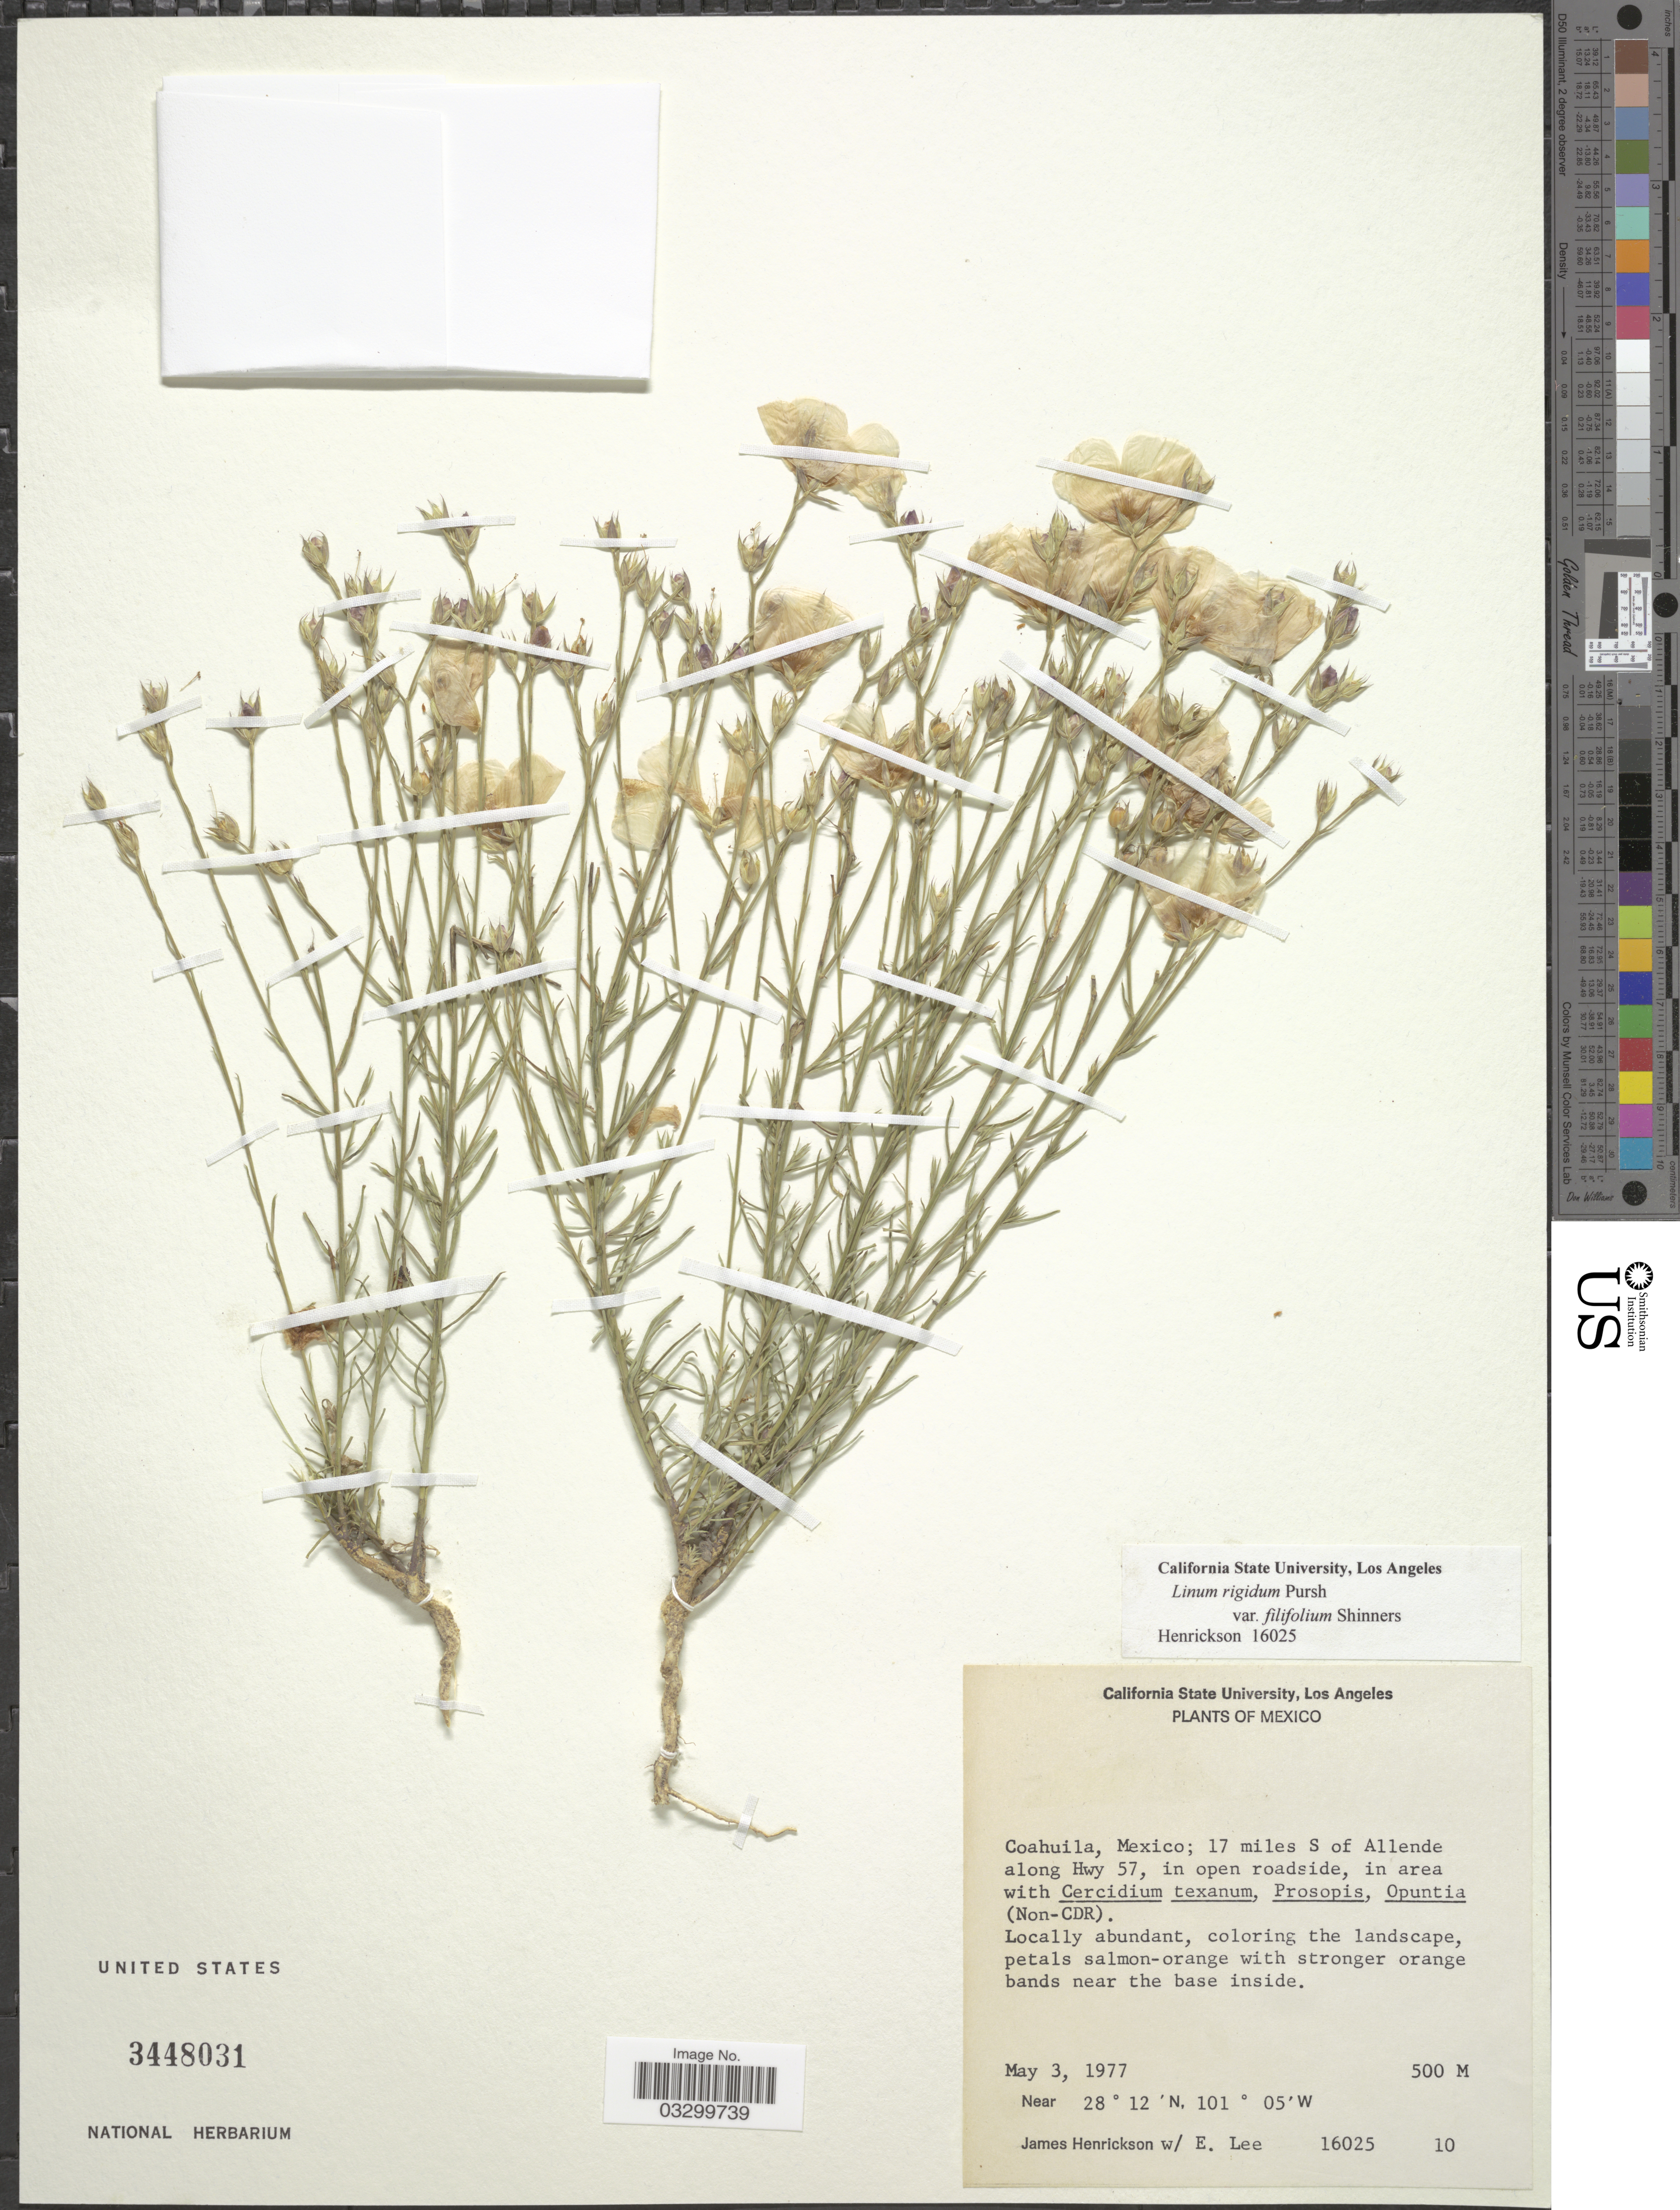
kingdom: Plantae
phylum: Tracheophyta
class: Magnoliopsida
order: Malpighiales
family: Linaceae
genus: Linum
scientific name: Linum rigidum var. filifolium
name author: Pursh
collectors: J. Henrickson & E. Lee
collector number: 16025/10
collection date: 1977-05-03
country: Mexico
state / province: Coahuila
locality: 17 miles S of Allende along Hwy 57.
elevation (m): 500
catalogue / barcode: US 3448031